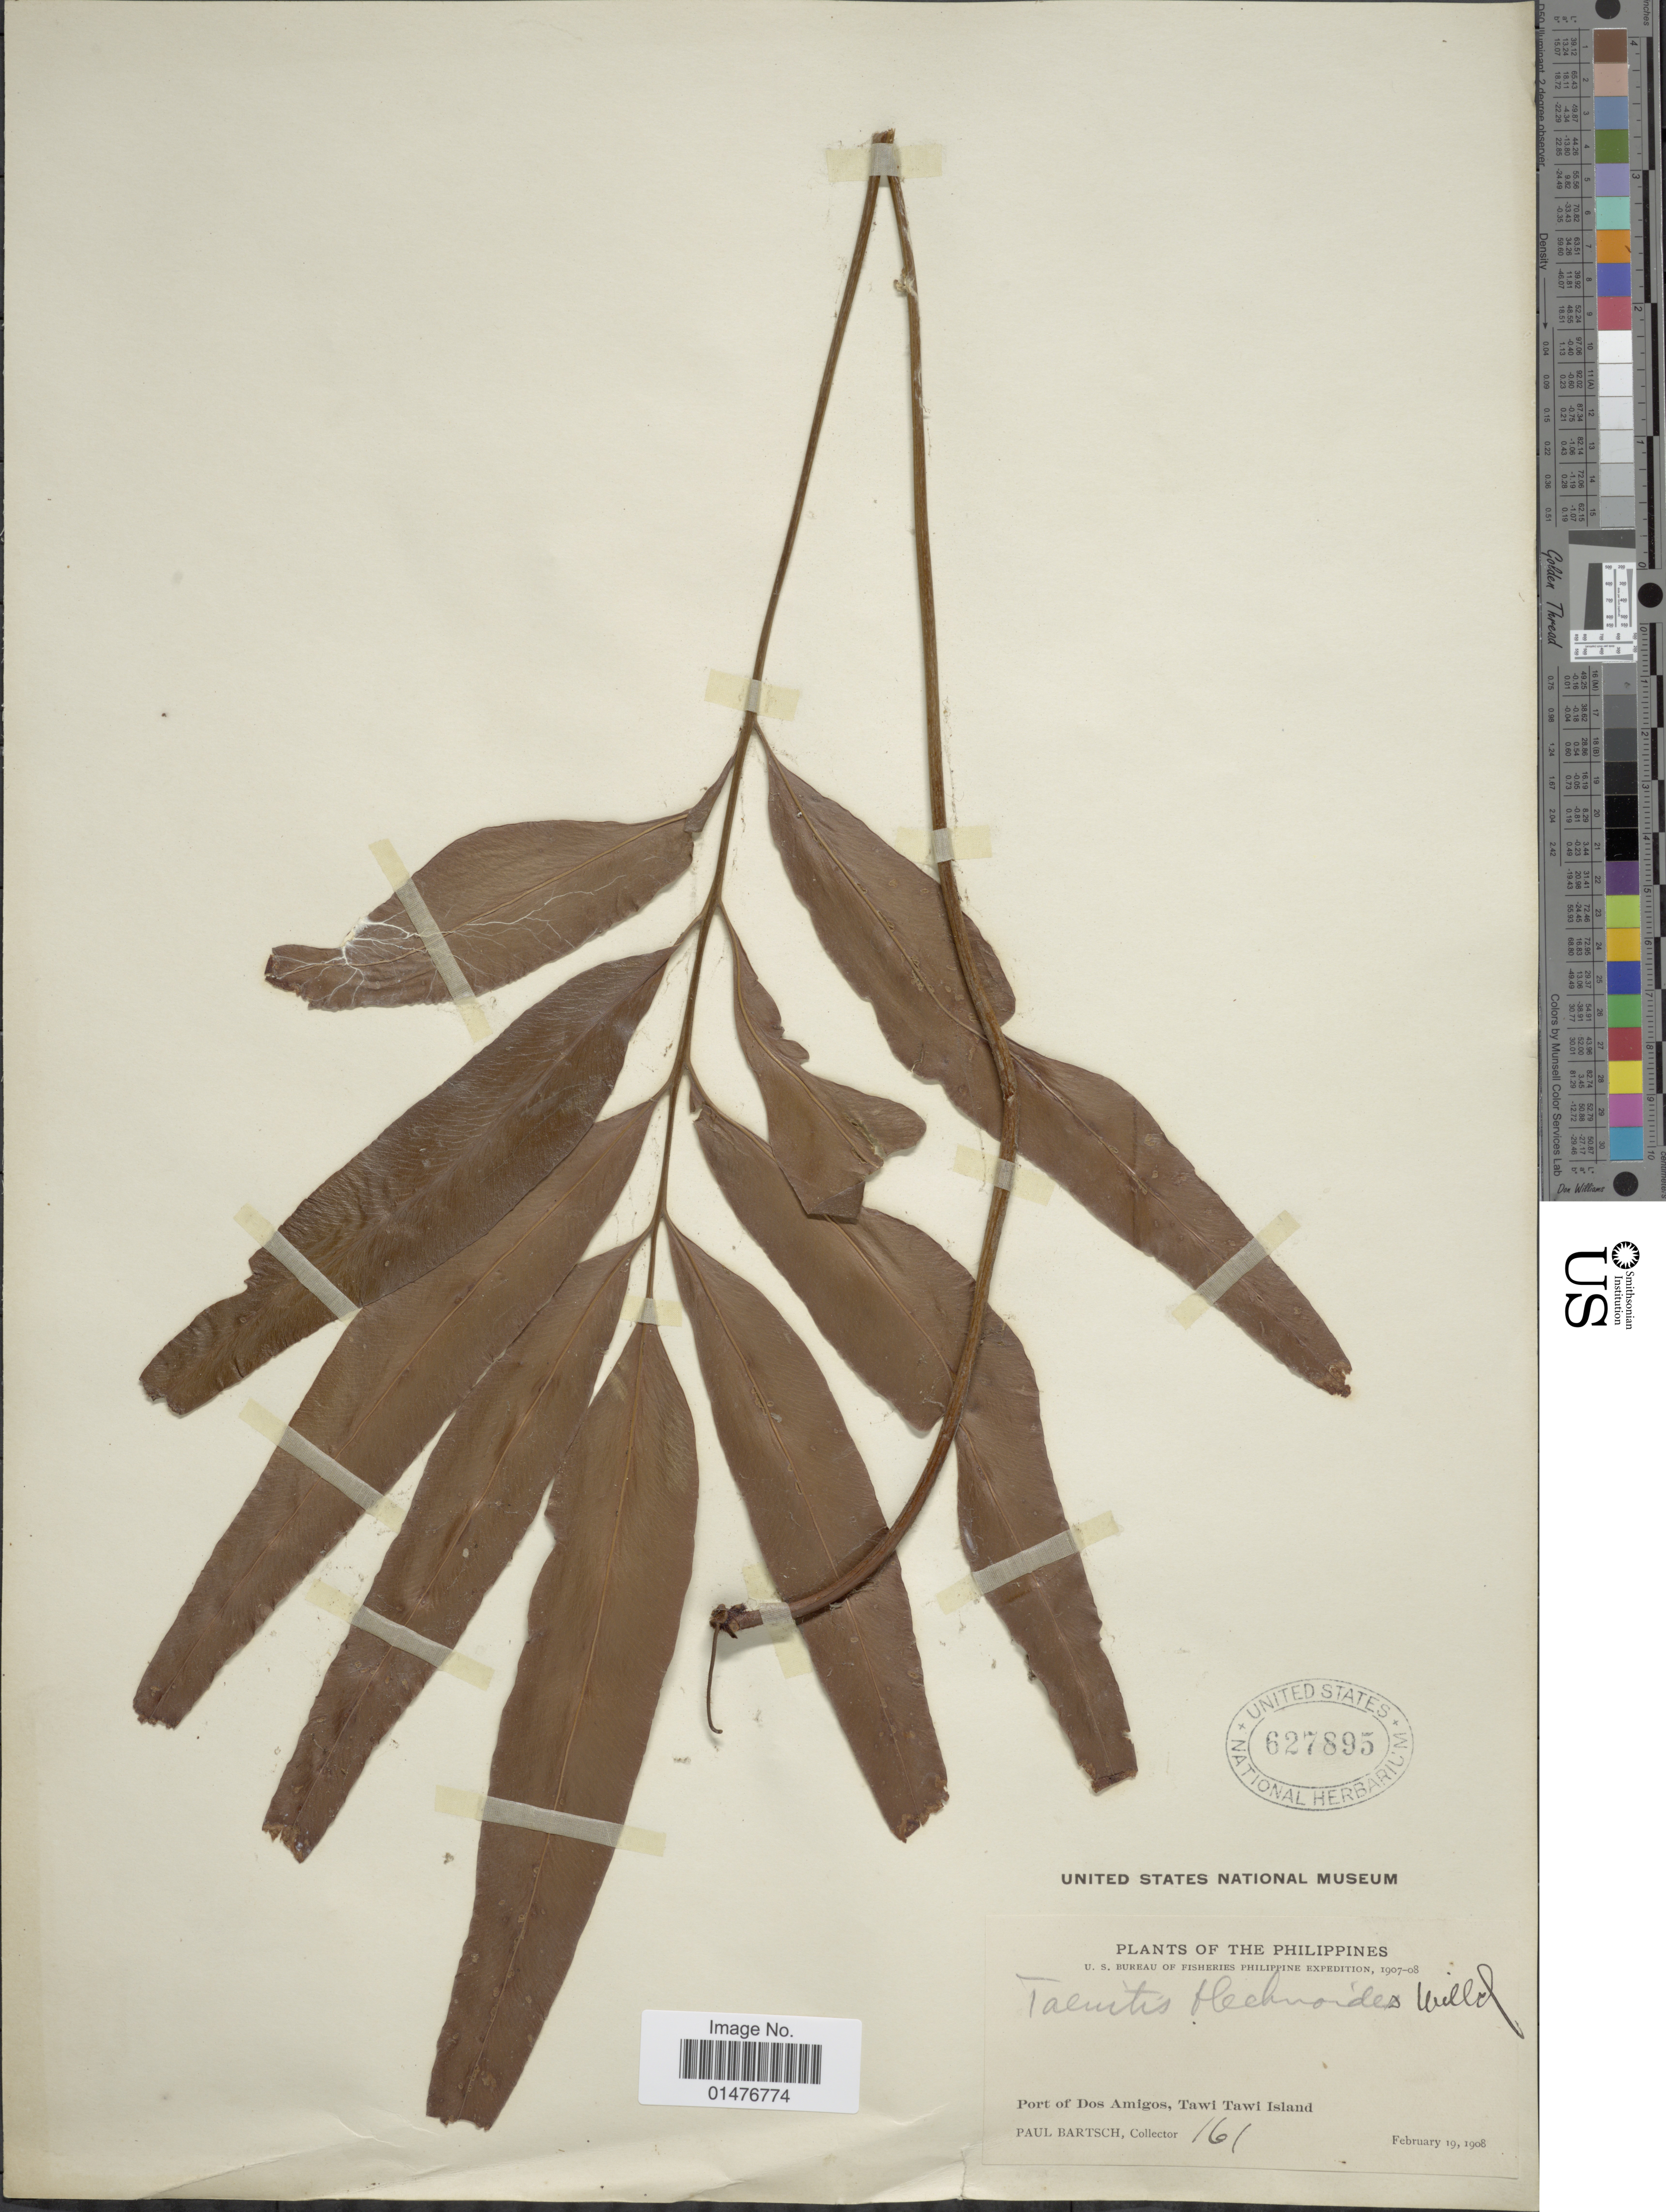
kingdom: Plantae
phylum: Tracheophyta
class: Polypodiopsida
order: Polypodiales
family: Pteridaceae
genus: Taenitis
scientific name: Taenitis blechnoides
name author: (Willd.) Sw.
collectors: P. Bartsch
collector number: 161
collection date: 1908-02-19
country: Philippines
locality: Port of Dos Amigos, Tawi Tawi Island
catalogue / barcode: US 627895